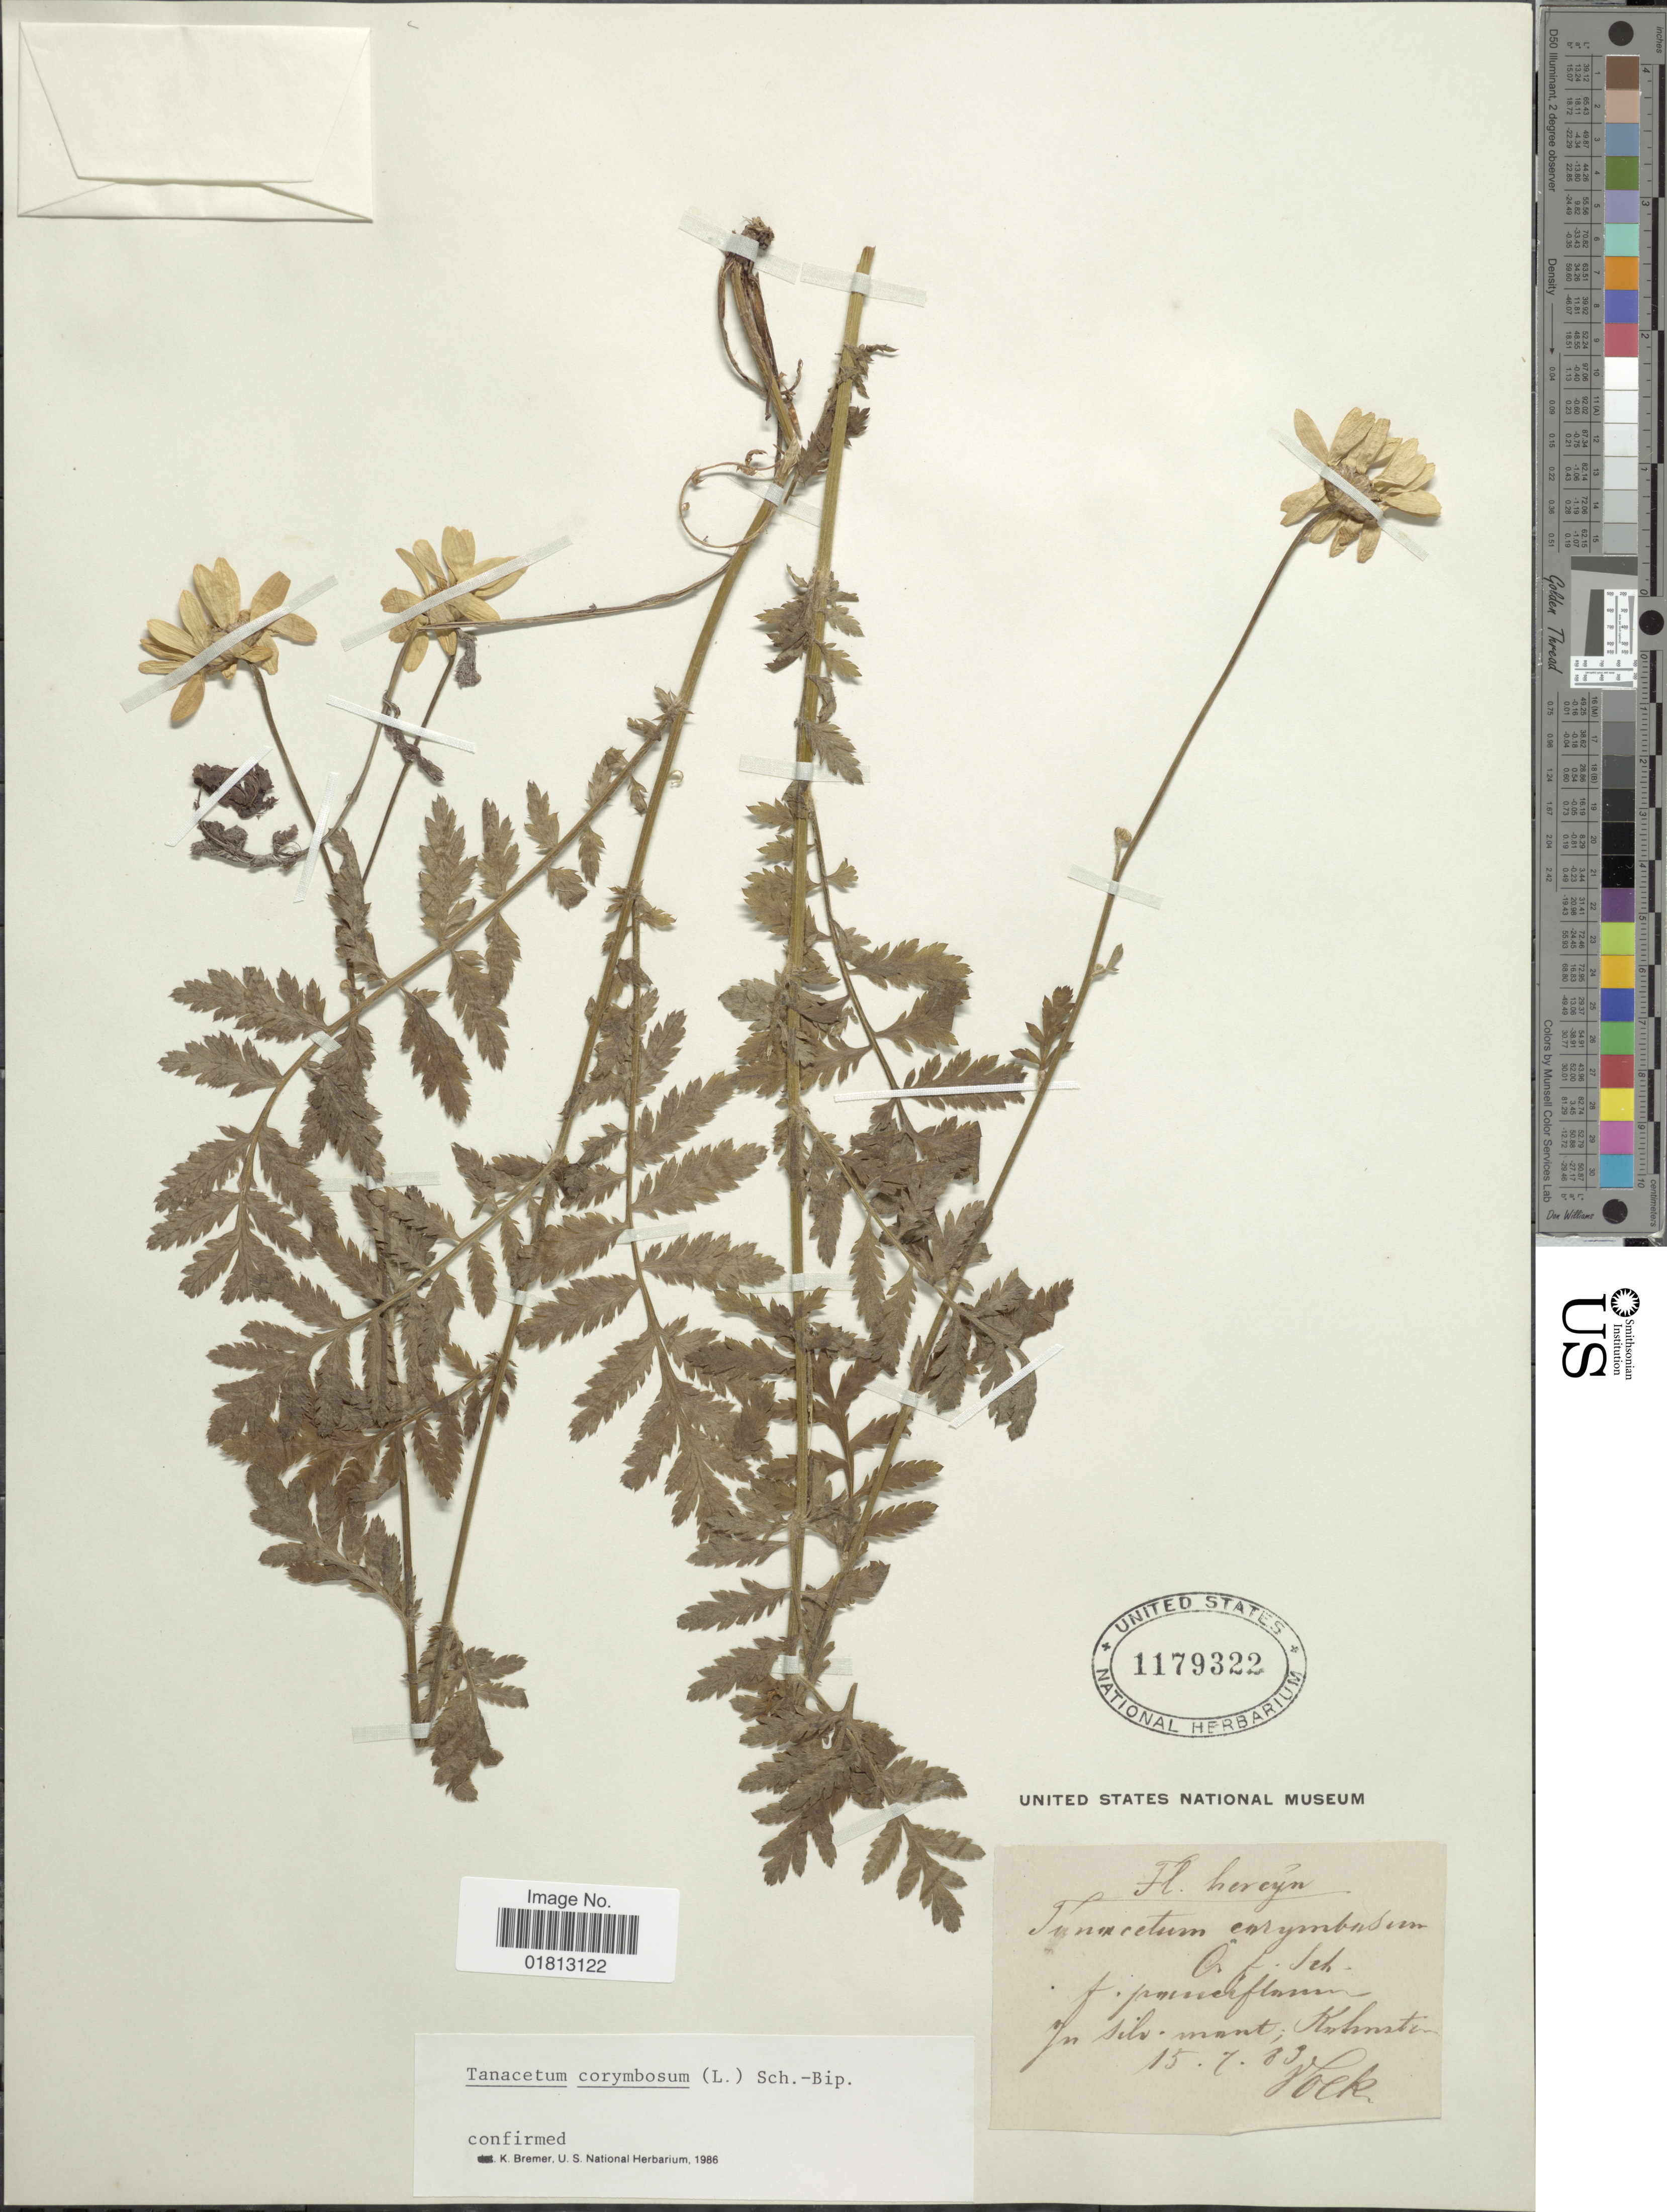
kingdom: Plantae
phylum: Tracheophyta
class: Magnoliopsida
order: Asterales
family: Asteraceae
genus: Tanacetum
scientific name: Tanacetum corymbosum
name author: (L.) Sch. Bip.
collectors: Vock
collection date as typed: Transcribed d/m/y: 15/7/83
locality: In silvimant Kockment [interpreted]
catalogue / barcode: US 1179322